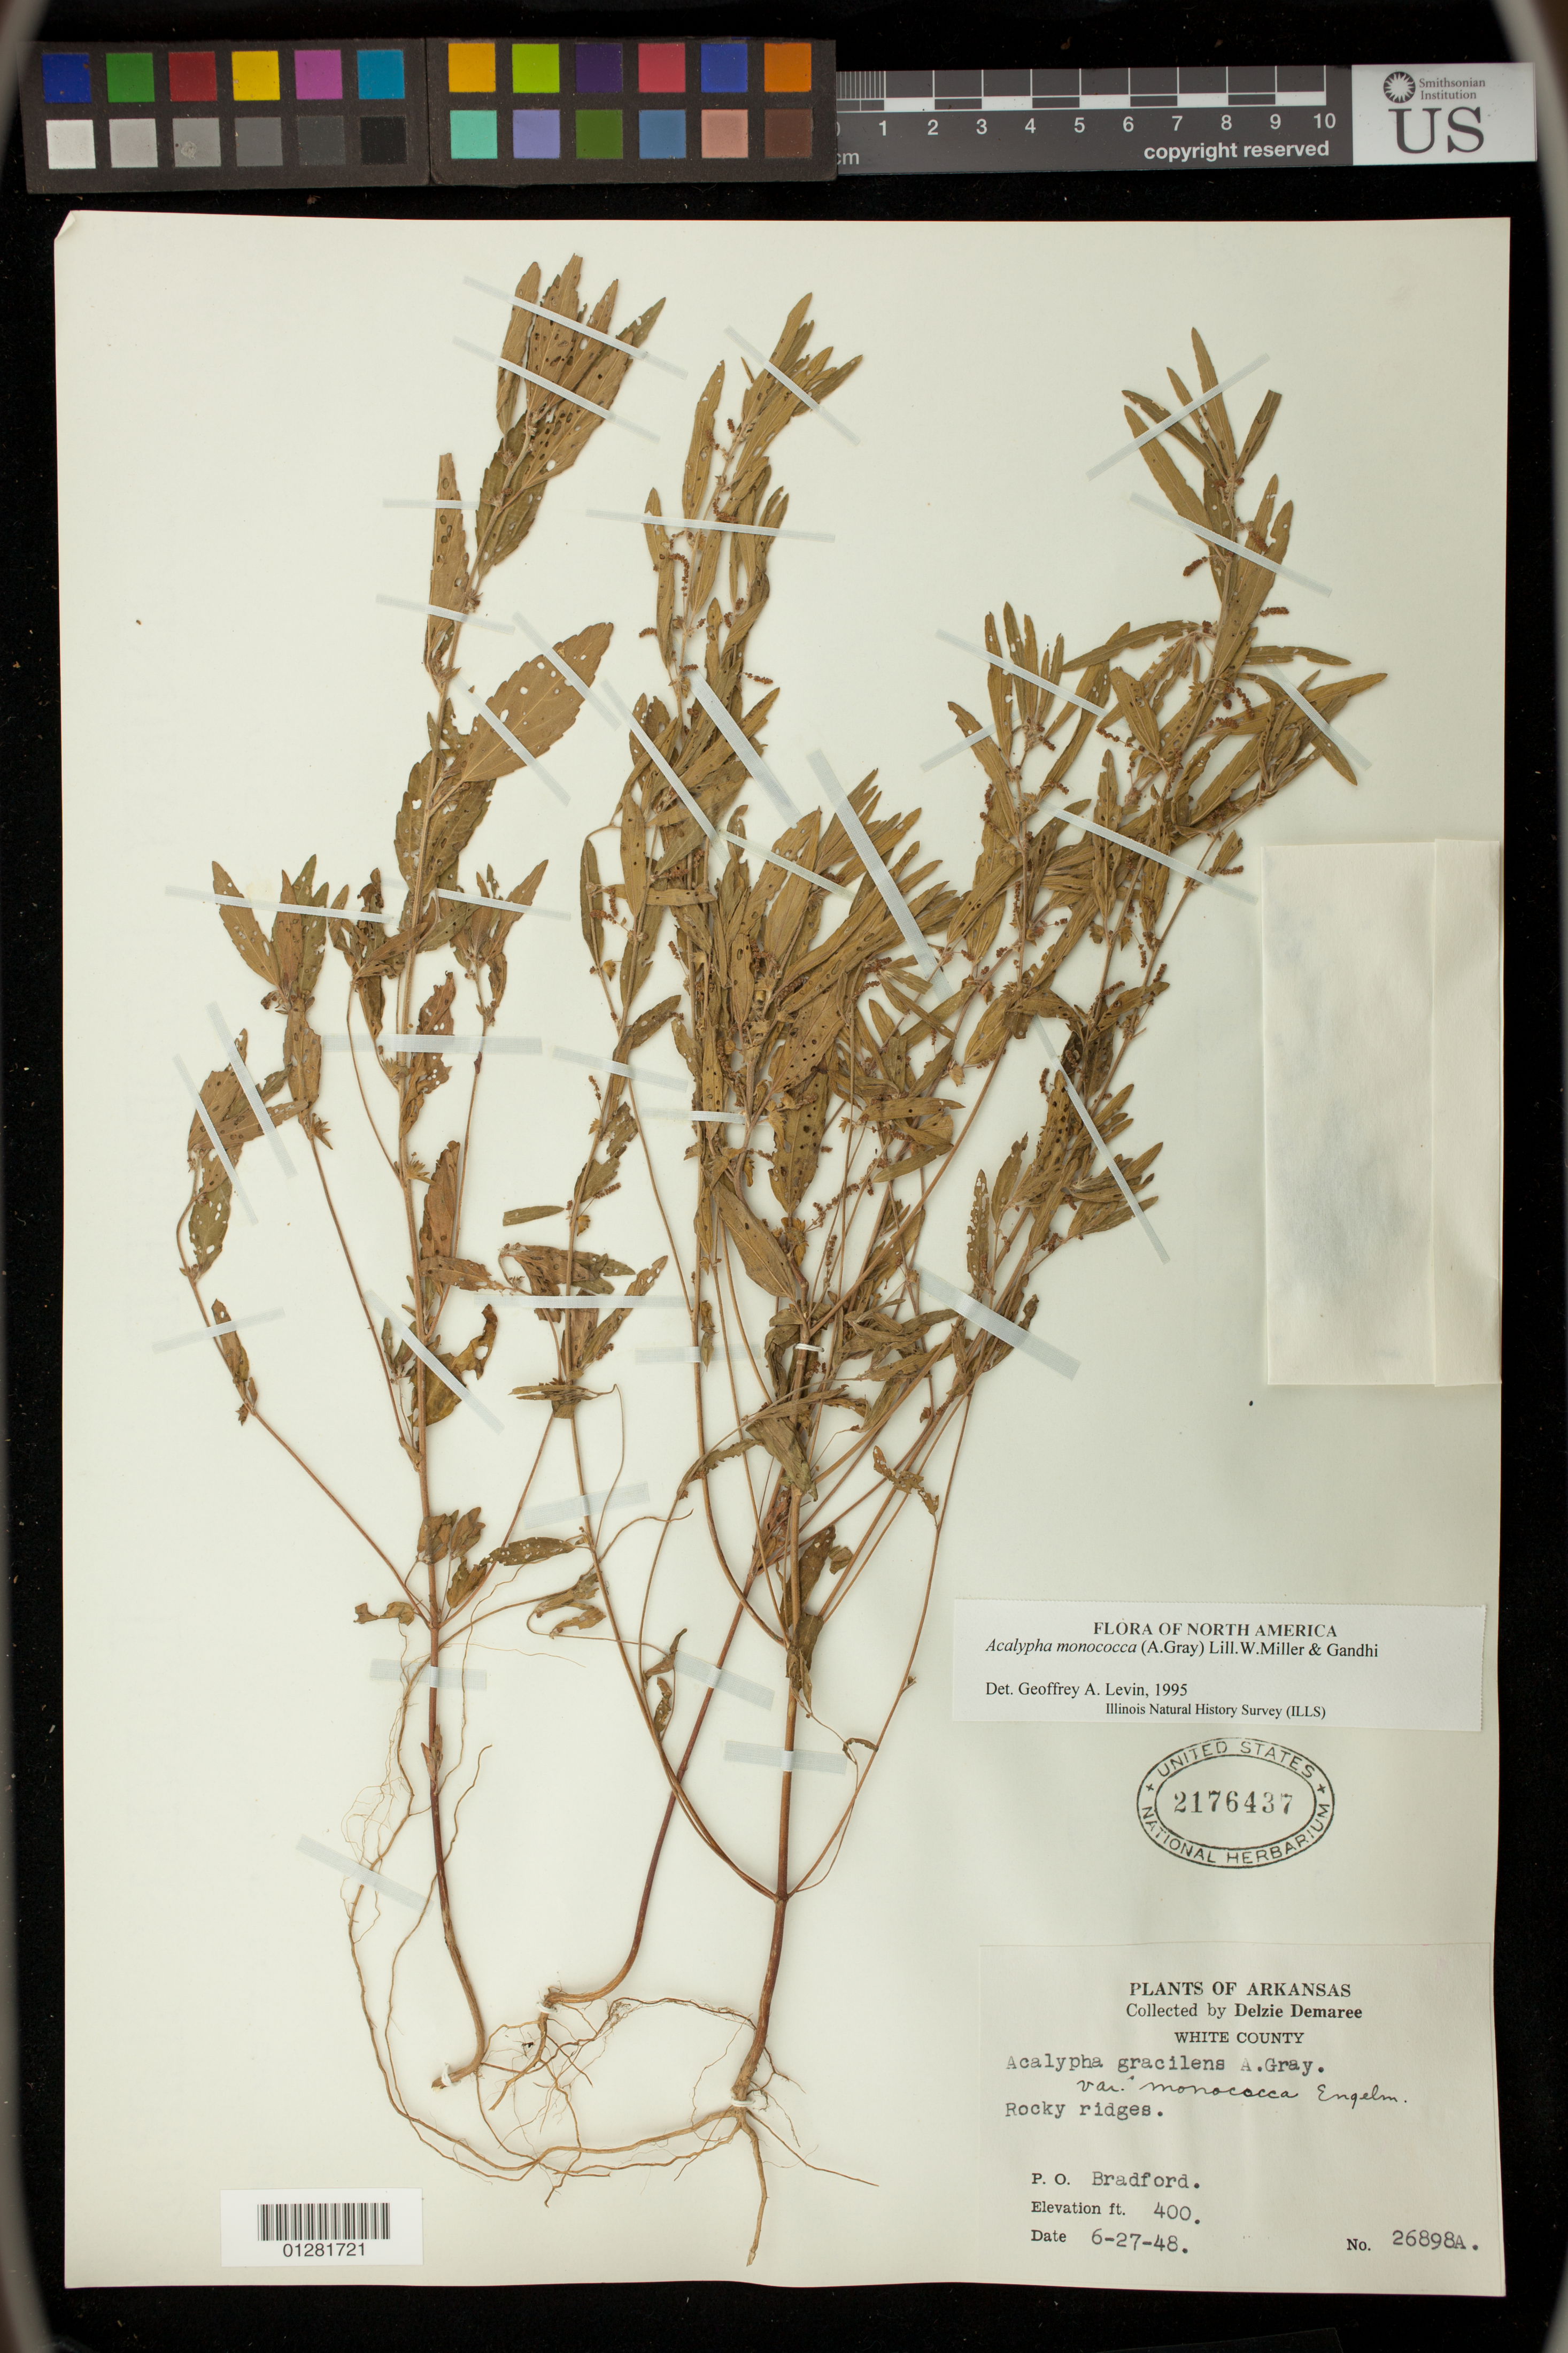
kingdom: Plantae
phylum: Tracheophyta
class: Magnoliopsida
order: Malpighiales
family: Euphorbiaceae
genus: Acalypha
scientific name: Acalypha monococca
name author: (Englem. ex A. Gray) Gandhi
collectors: D. Demaree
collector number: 26898A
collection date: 1948-06-27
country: United States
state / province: Arkansas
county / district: White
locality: Bradford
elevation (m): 122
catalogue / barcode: US 2176437